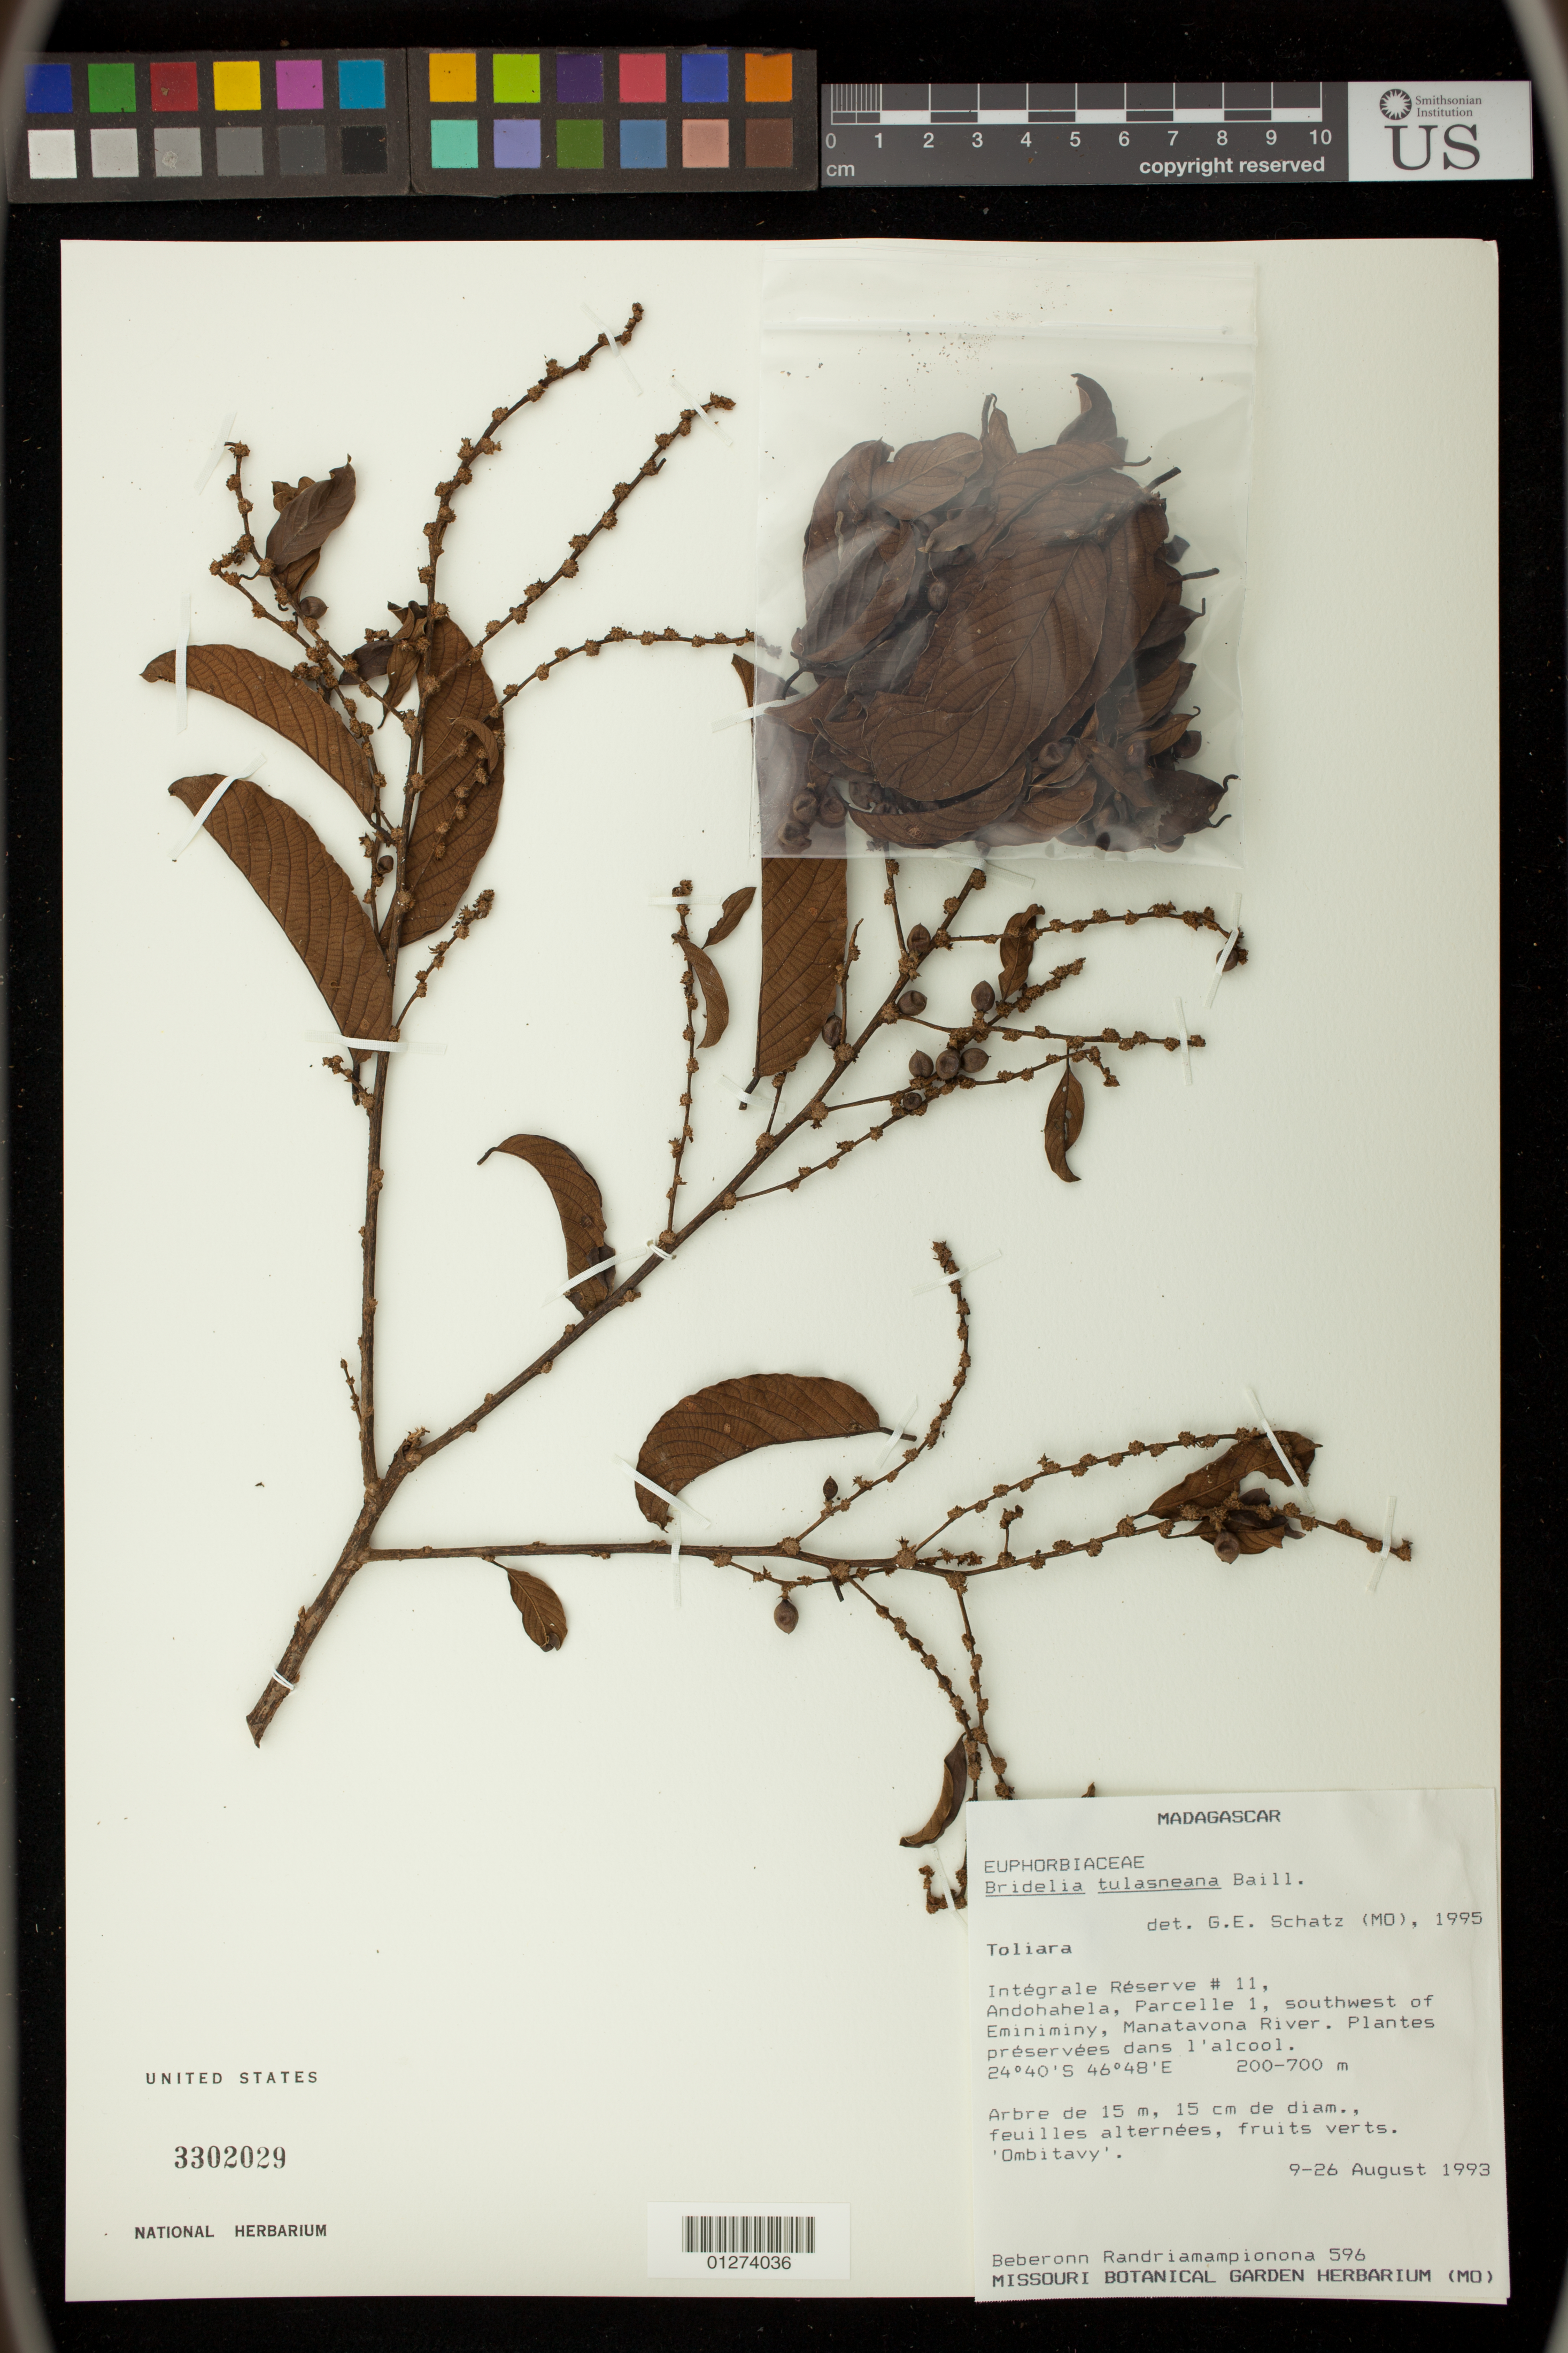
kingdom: Plantae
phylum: Tracheophyta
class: Magnoliopsida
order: Malpighiales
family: Phyllanthaceae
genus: Bridelia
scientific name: Bridelia tulasneana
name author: Baill.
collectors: B. Randriamampionona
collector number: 596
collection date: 1993-08-09/1993-08-26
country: Madagascar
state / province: Atsimo-Andrefana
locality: Toliara. Integrale Reserve #11, Andohahela, Parcelle 1, southwest of Eminiminy, Manatavona River.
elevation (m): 200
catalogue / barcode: US 3302029